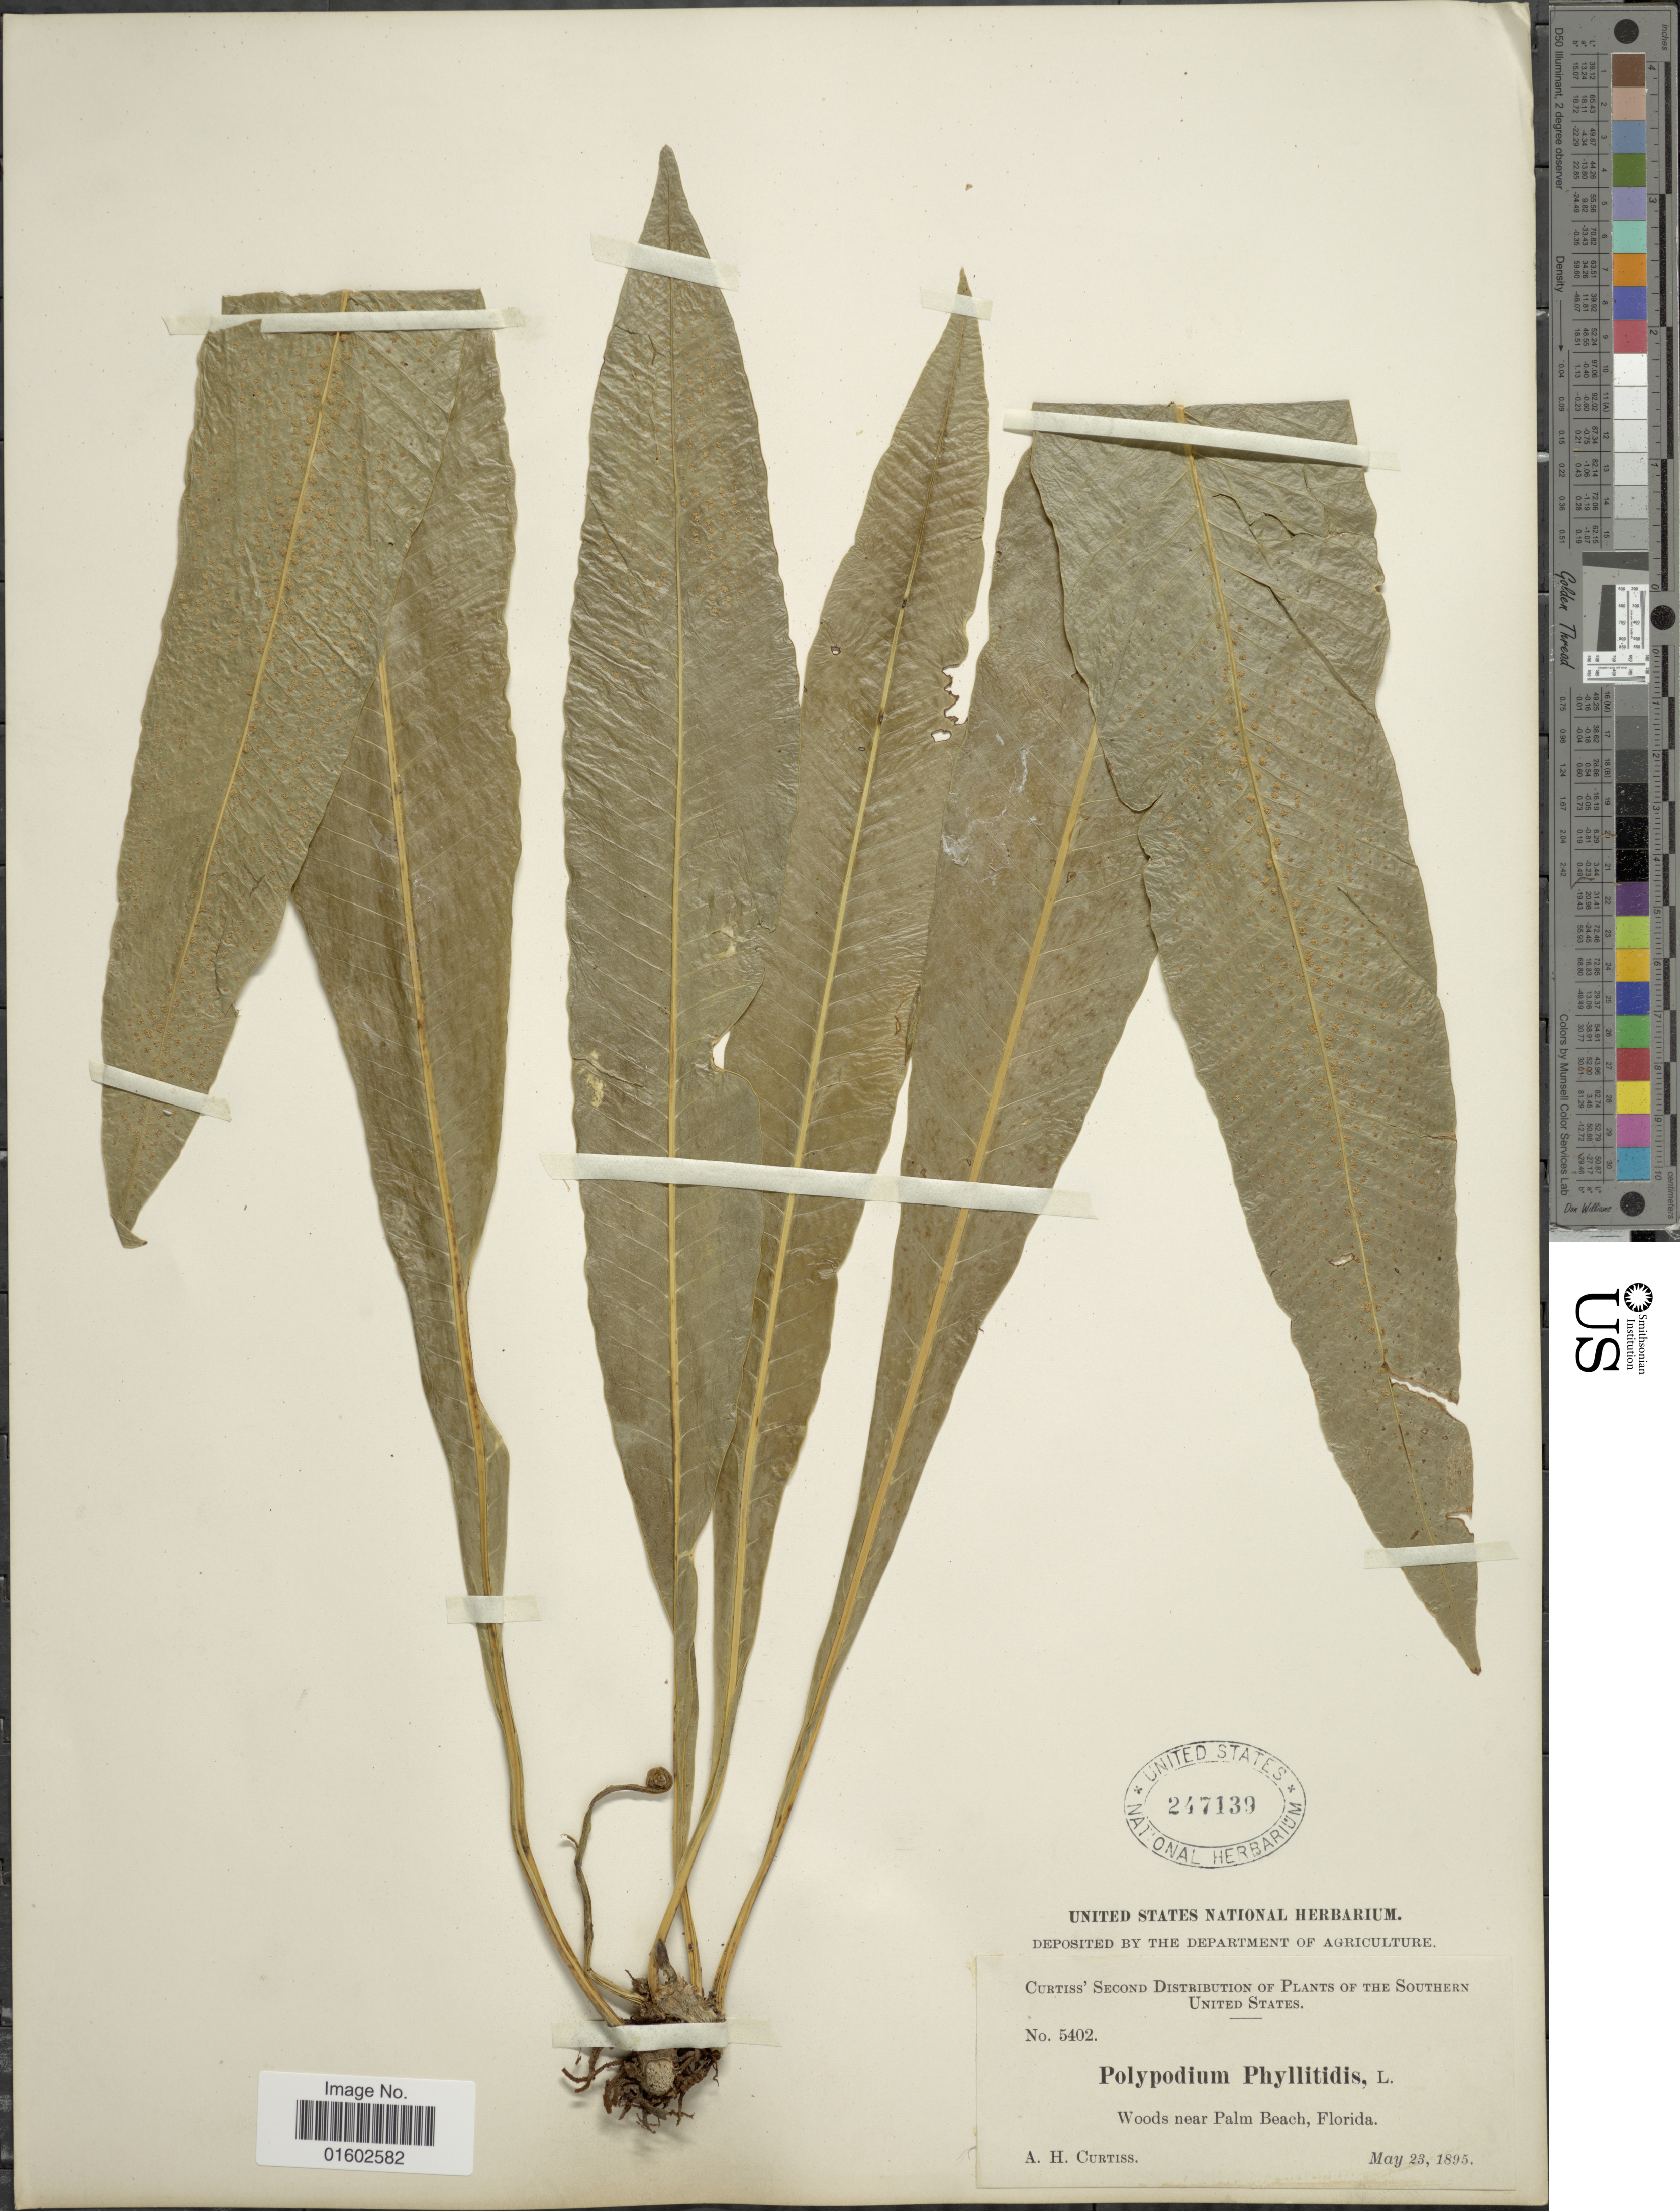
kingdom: Plantae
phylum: Tracheophyta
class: Polypodiopsida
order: Polypodiales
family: Polypodiaceae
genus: Campyloneurum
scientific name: Campyloneurum phyllitidis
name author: (L.) C. Presl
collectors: A. H. Curtiss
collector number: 5402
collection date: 1895-05-23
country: United States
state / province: Florida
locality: Woods near Palm Beach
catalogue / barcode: US 247139